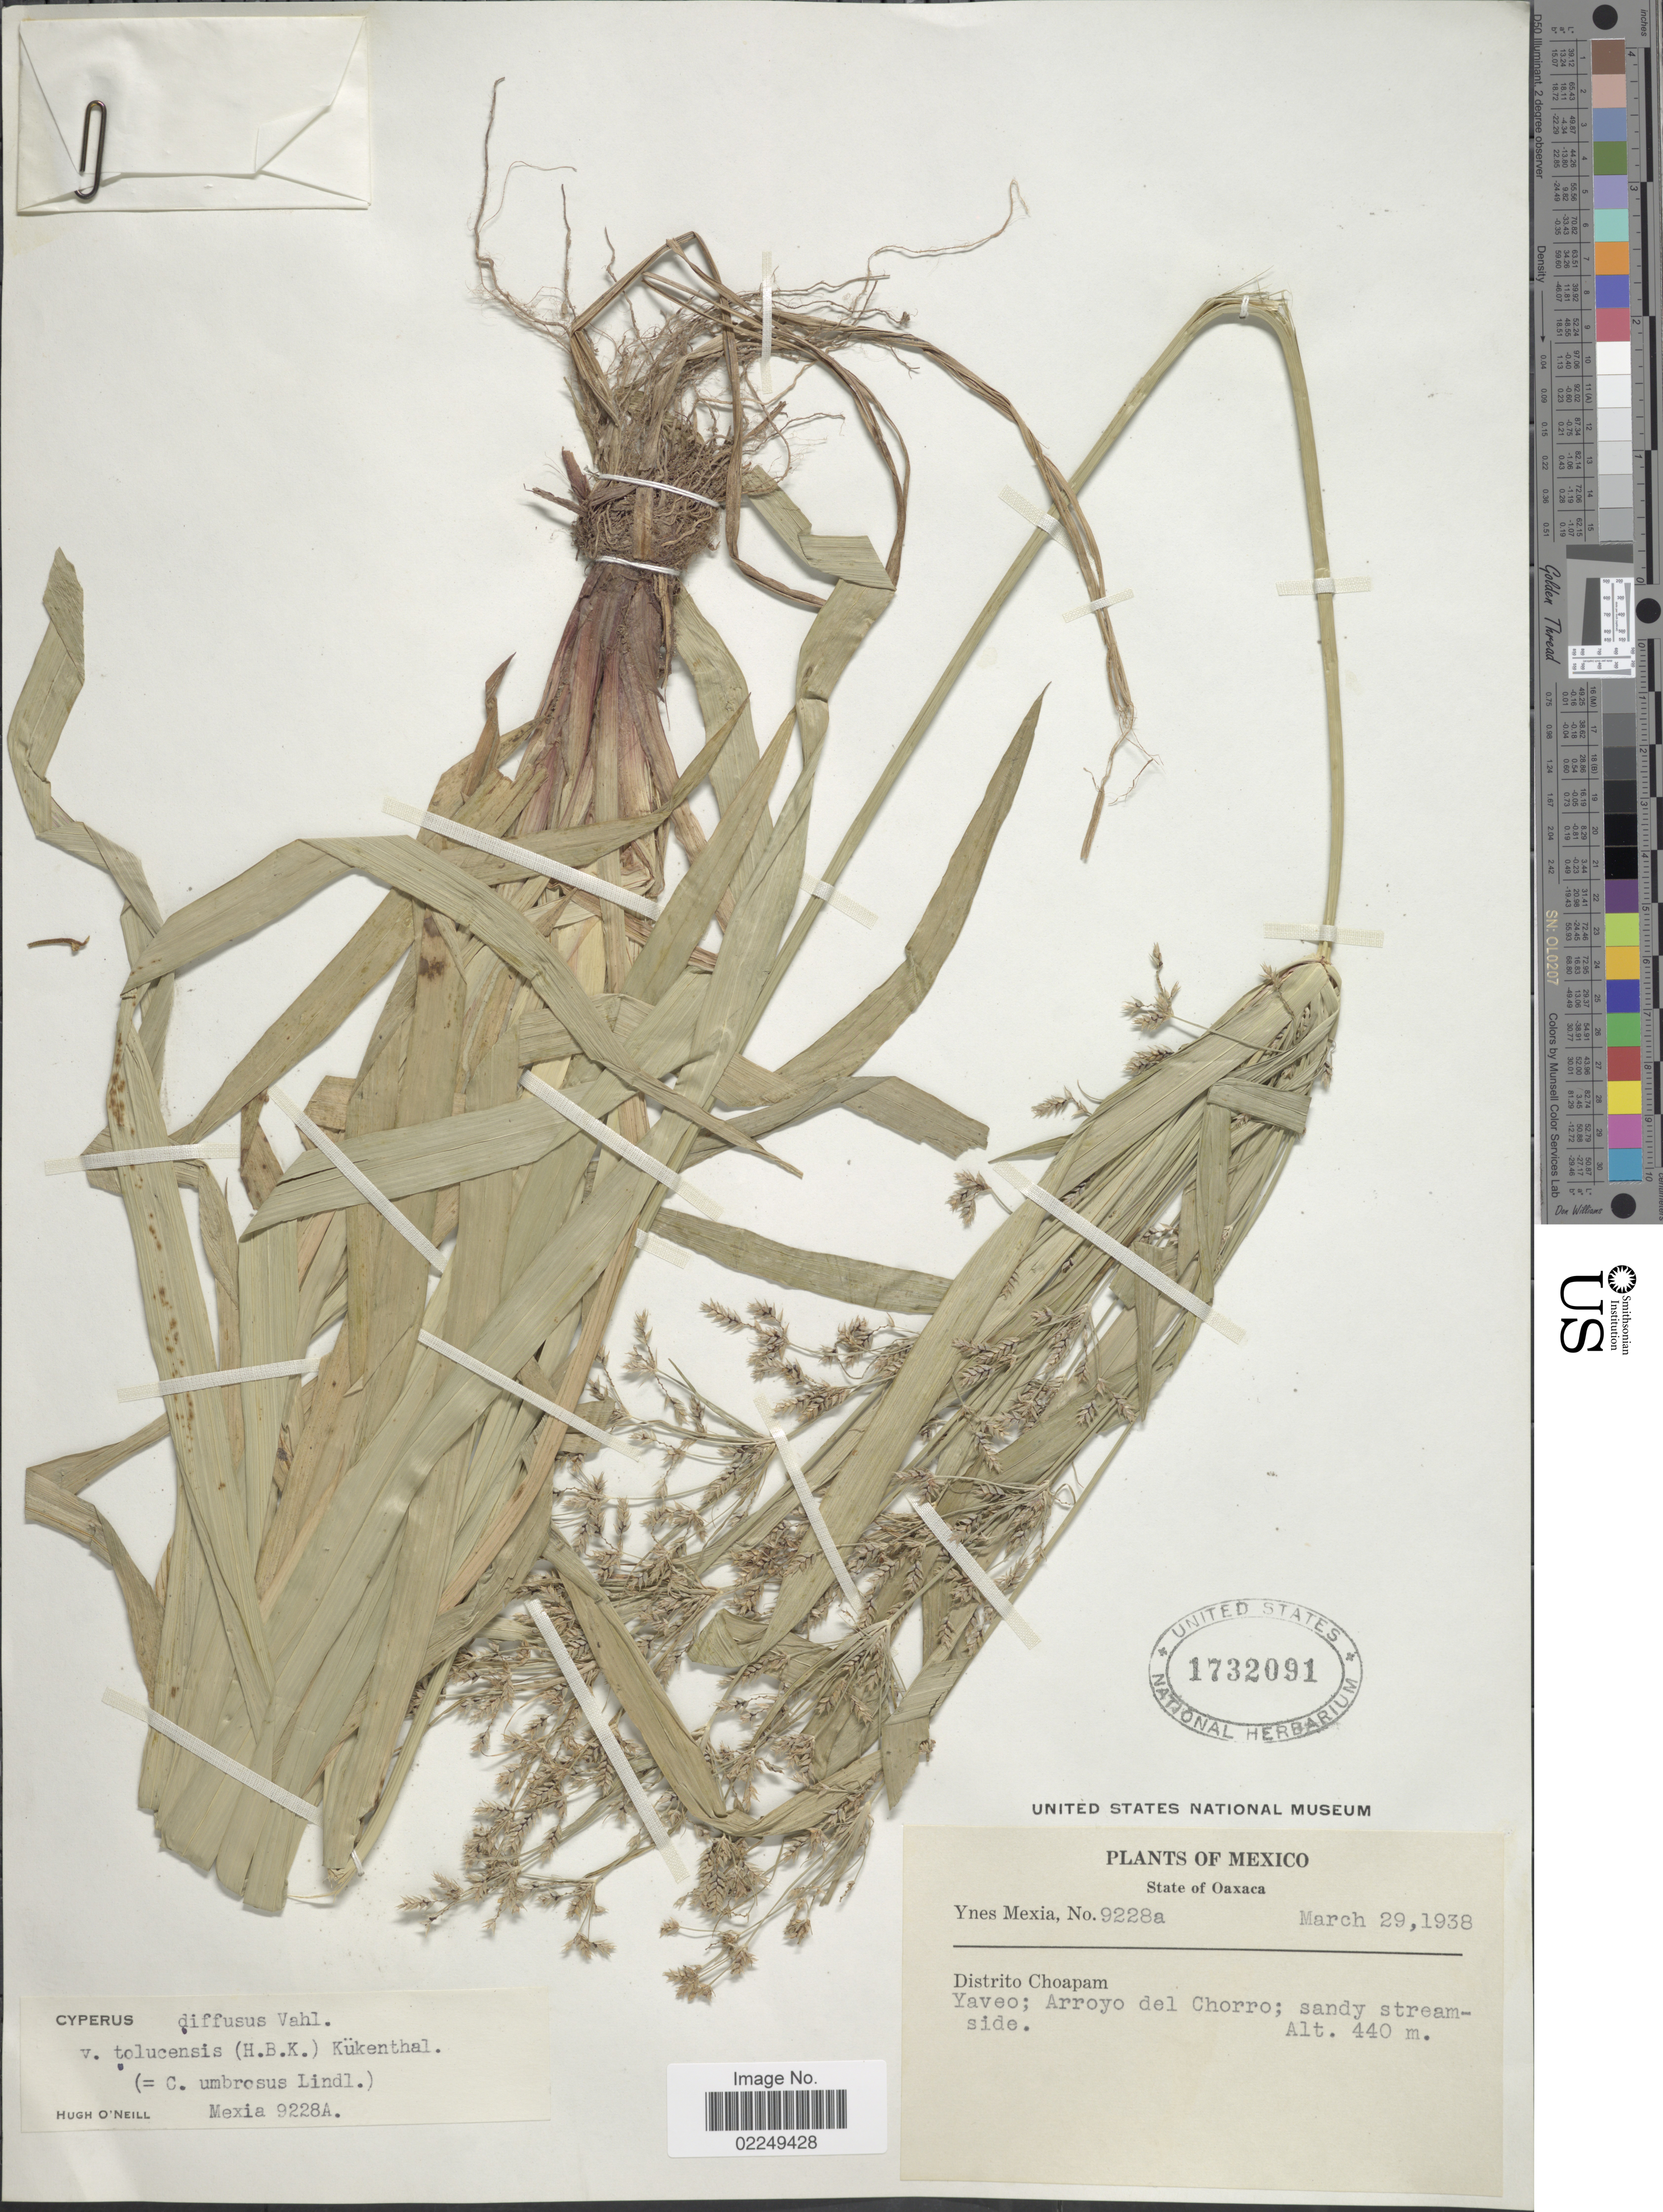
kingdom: Plantae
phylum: Tracheophyta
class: Liliopsida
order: Poales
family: Cyperaceae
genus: Cyperus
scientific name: Cyperus laxus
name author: Lam.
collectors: Y. Mexia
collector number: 9228a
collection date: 1938-03-29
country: Mexico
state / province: Oaxaca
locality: State of Oaxaca, Distrito Choapam, Yaveo, Arroyo del Chorro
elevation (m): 440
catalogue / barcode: US 1732091